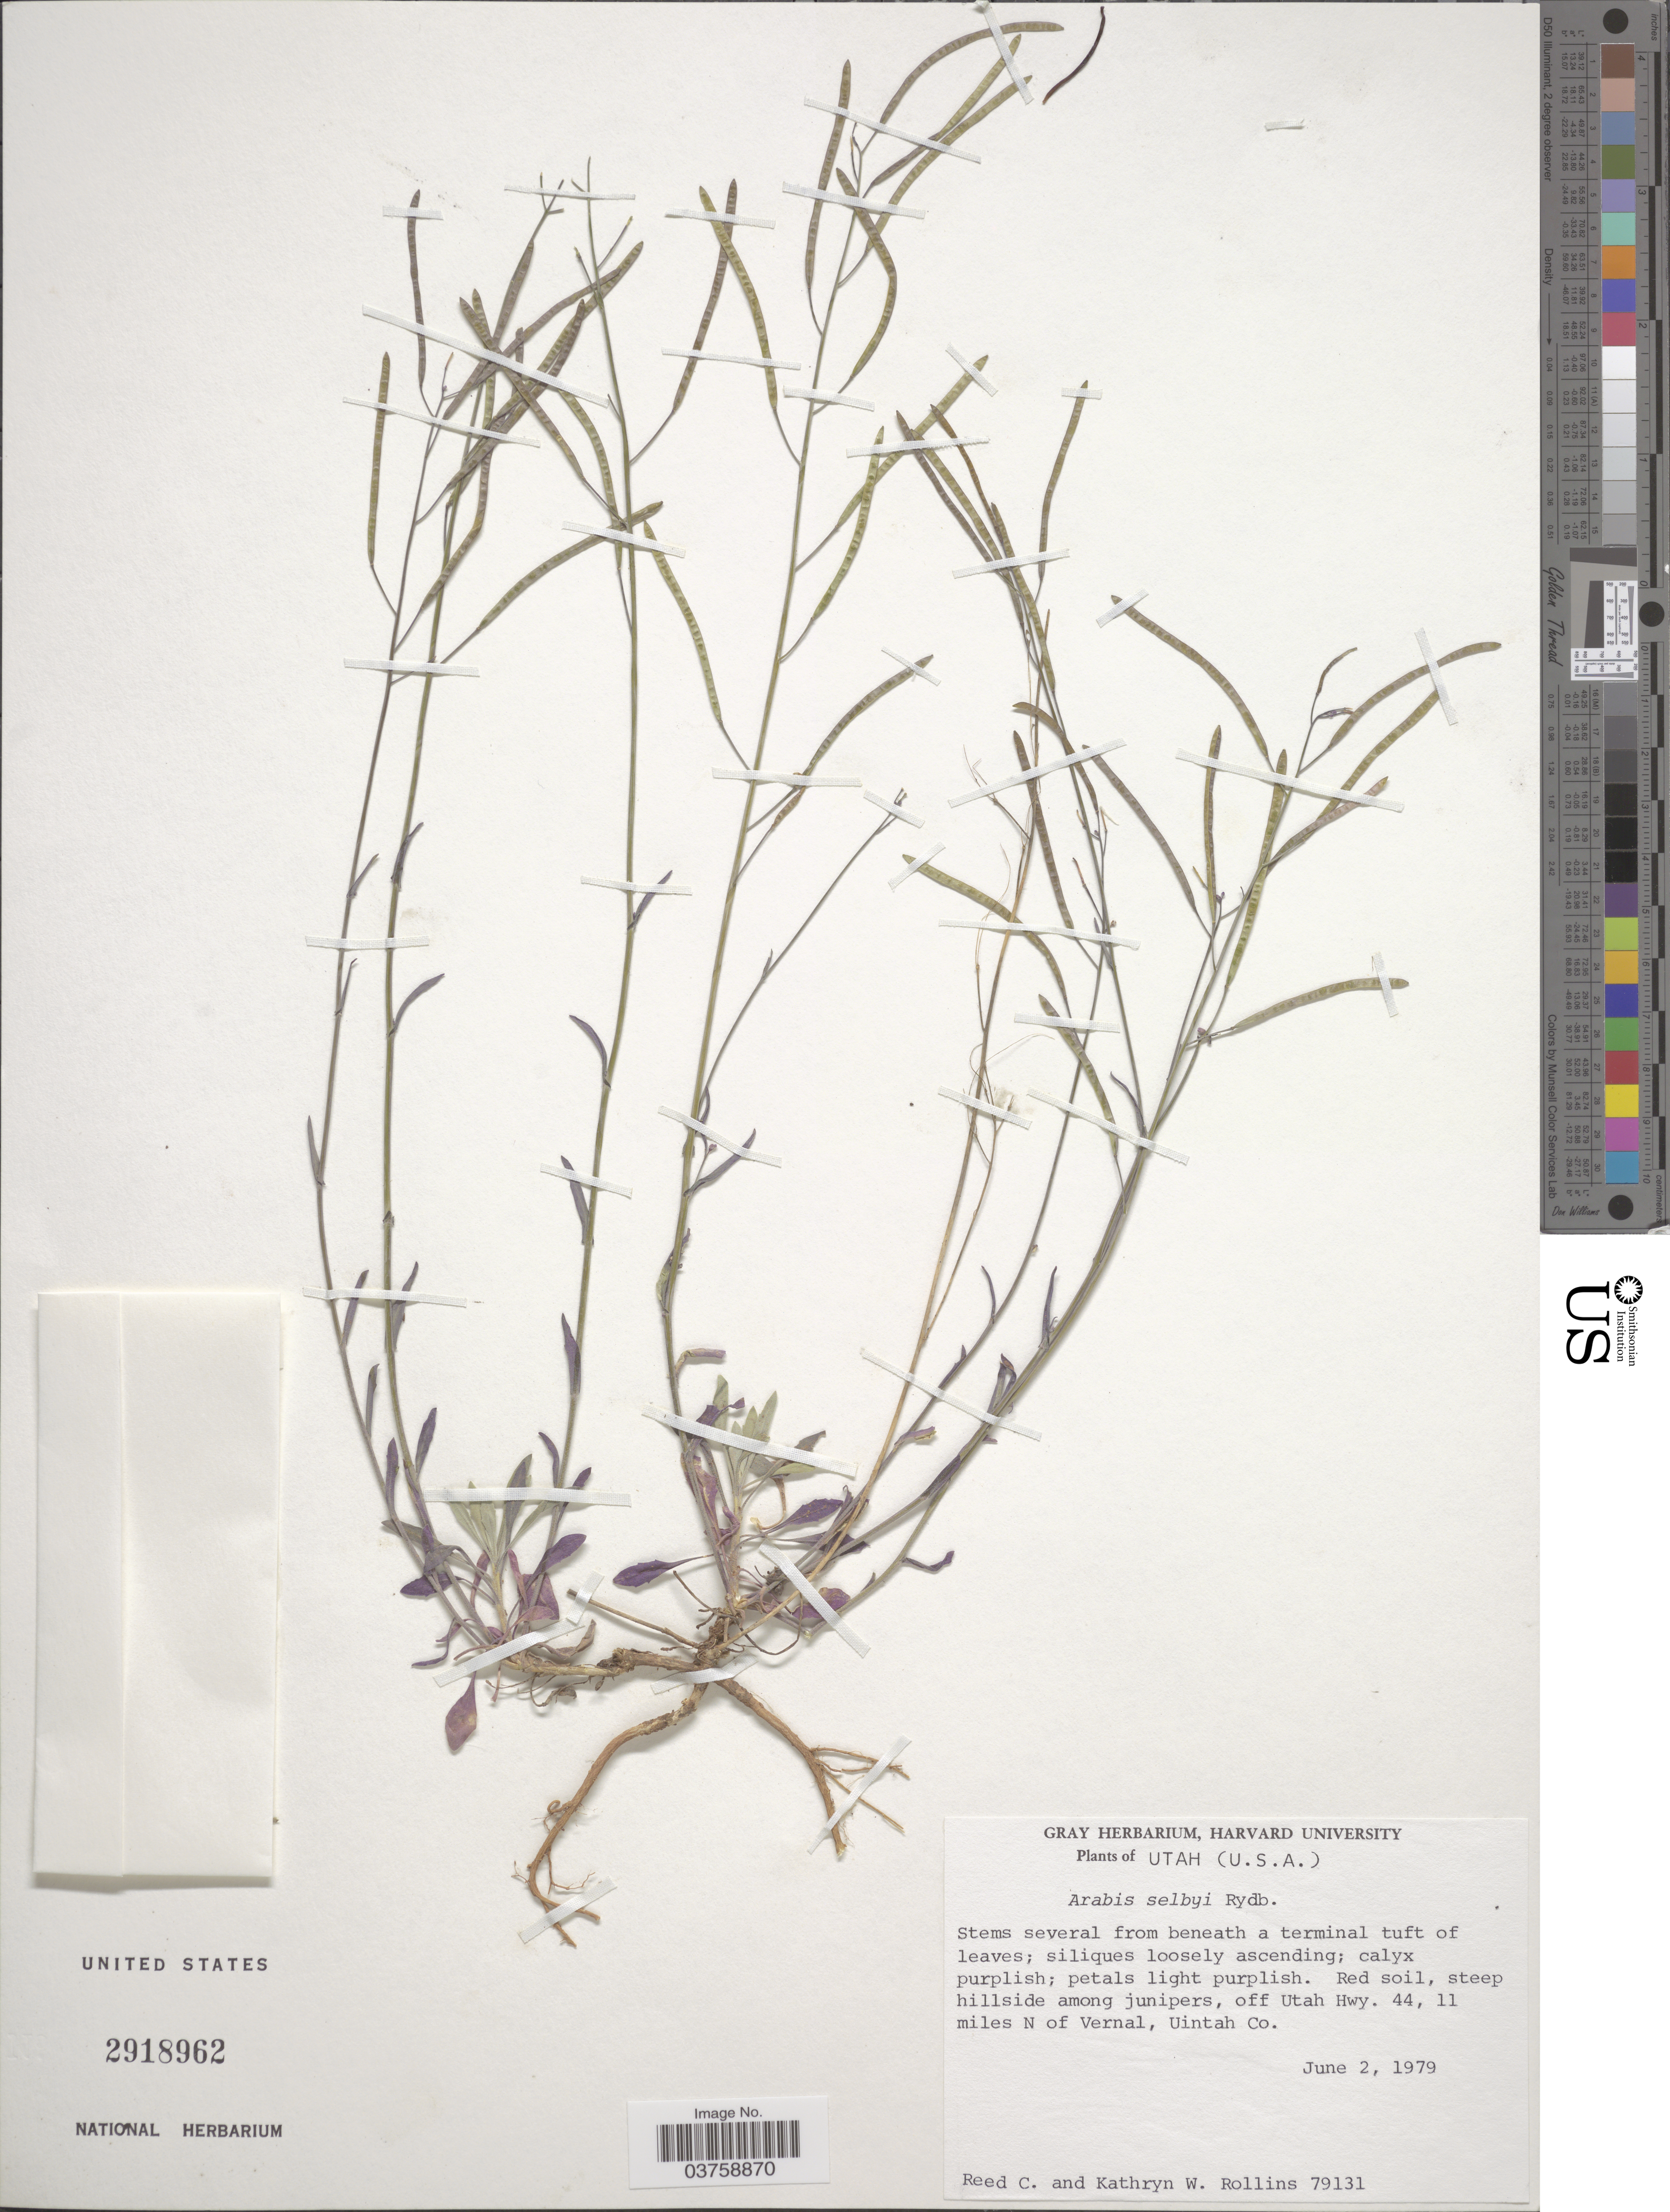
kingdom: Plantae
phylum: Tracheophyta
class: Magnoliopsida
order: Brassicales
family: Brassicaceae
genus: Arabis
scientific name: Arabis selbyi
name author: Rydb.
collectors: R. C. Rollins & K. W. Rollins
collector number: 79131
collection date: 1979-06-02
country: United States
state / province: Utah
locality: Steep hillside among junipers, off Utah Hwy. 44, 11 miles N of Vernal, Uintah Co.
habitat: red soil; steep hillside among junipers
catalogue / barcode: US 2918962